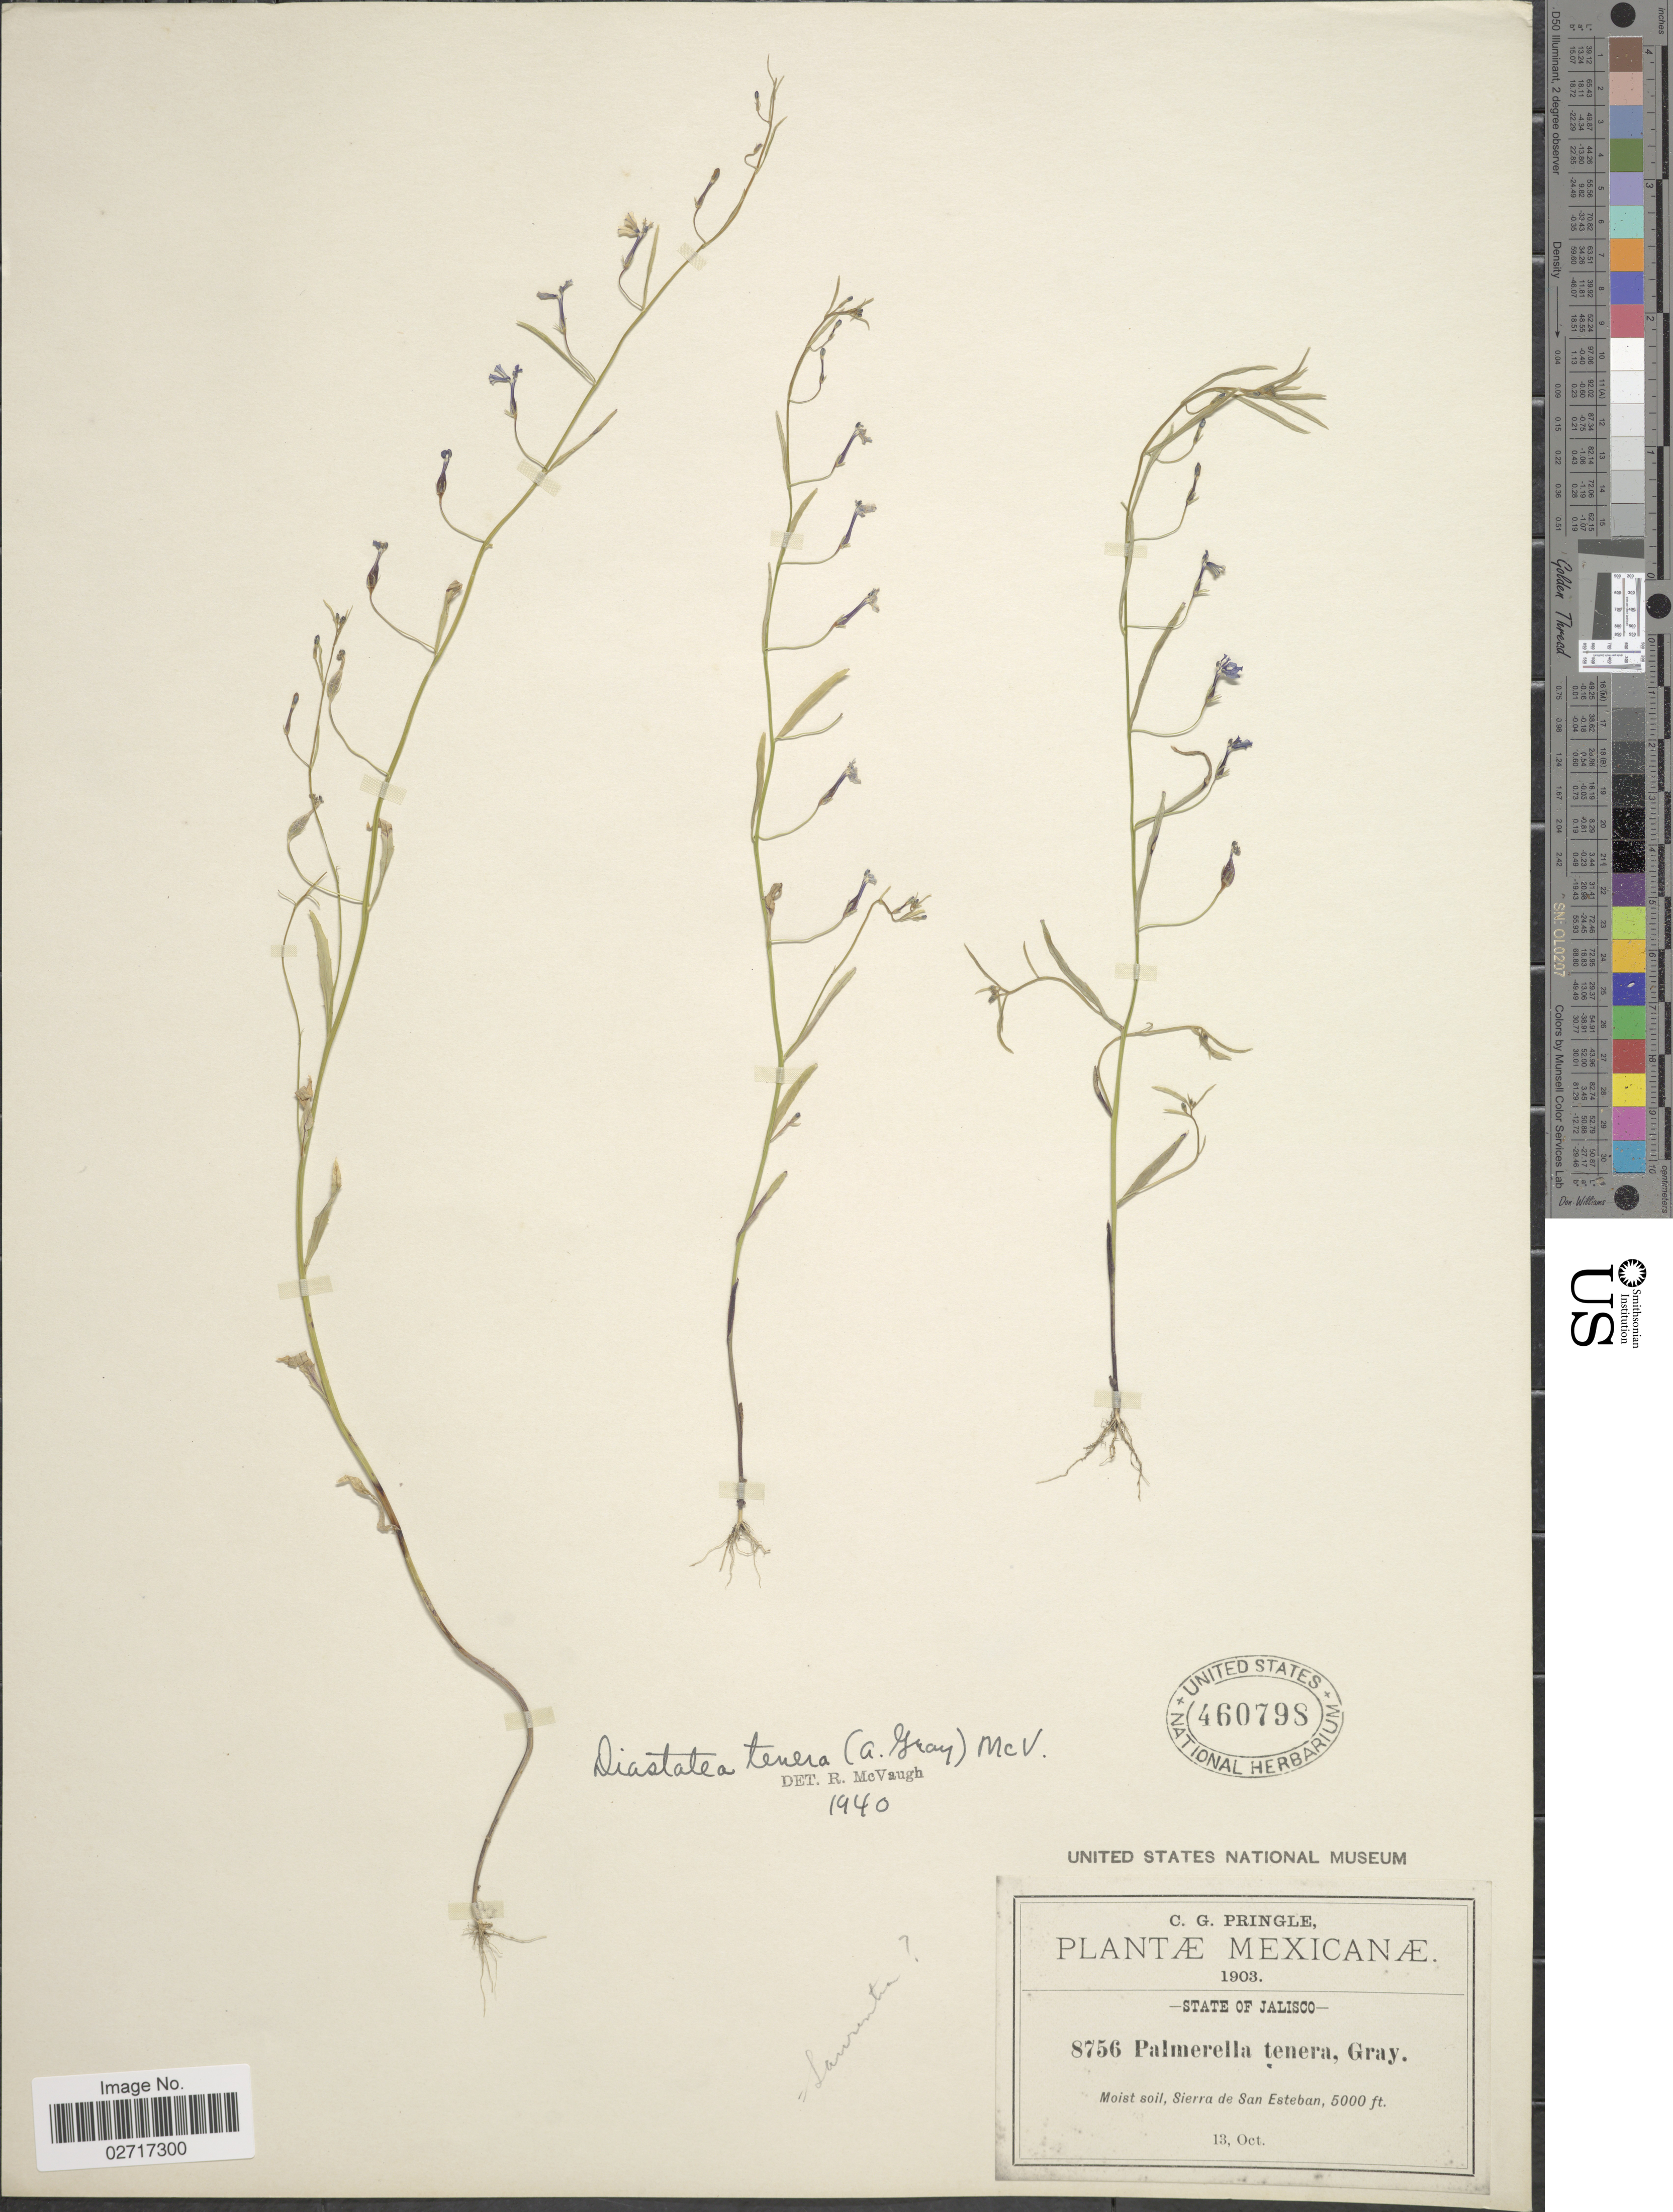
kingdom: Plantae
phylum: Tracheophyta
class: Magnoliopsida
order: Asterales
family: Campanulaceae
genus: Diastatea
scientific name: Diastatea tenera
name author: (A. Gray) McVaugh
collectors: C. G. Pringle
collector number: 8756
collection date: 1903-10-13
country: Mexico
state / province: Jalisco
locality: Moist soil, Sierra de San Esteban.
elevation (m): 1524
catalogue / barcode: US 460798